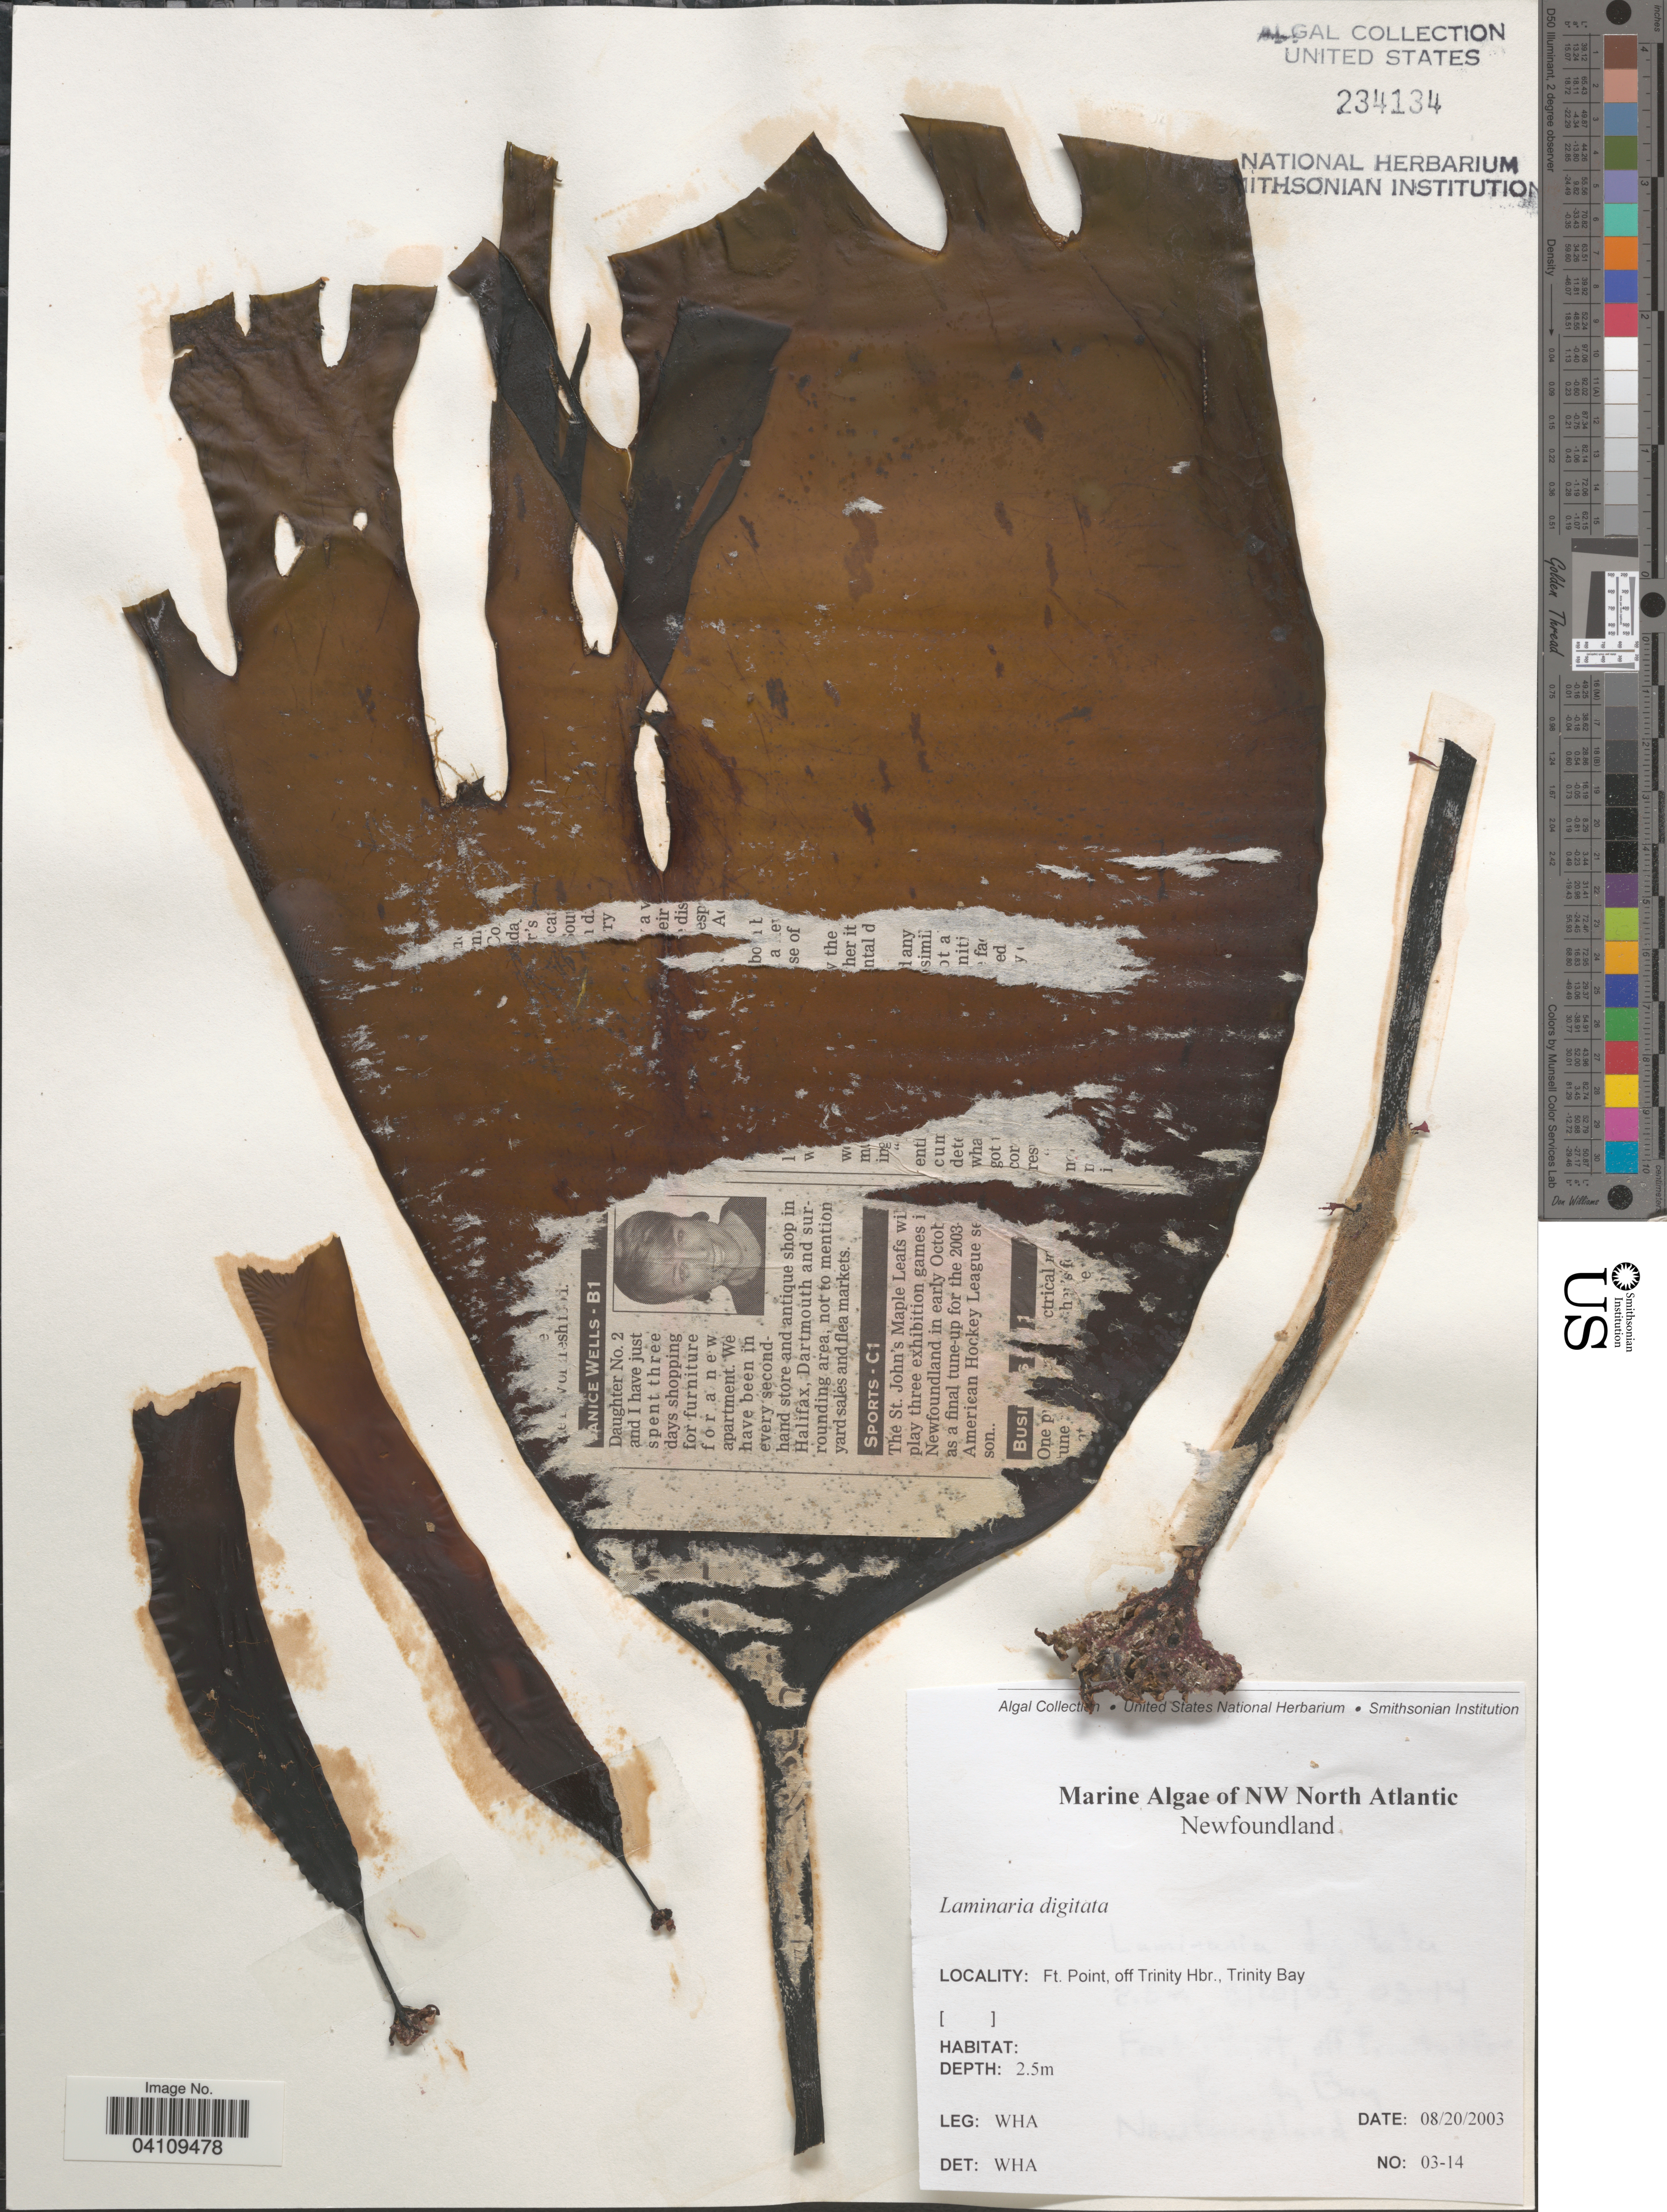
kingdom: Chromista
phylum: Ochrophyta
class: Phaeophyceae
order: Laminariales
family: Laminariaceae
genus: Laminaria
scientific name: Laminaria digitata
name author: (Hudson) J.V.Lamouroux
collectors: W. H. Adey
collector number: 03-14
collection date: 2003-08-20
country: Canada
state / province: Newfoundland and Labrador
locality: NW North Atlantic. Ft. Point, off Trinity Hbt., Trinity Bay.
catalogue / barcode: US 234134